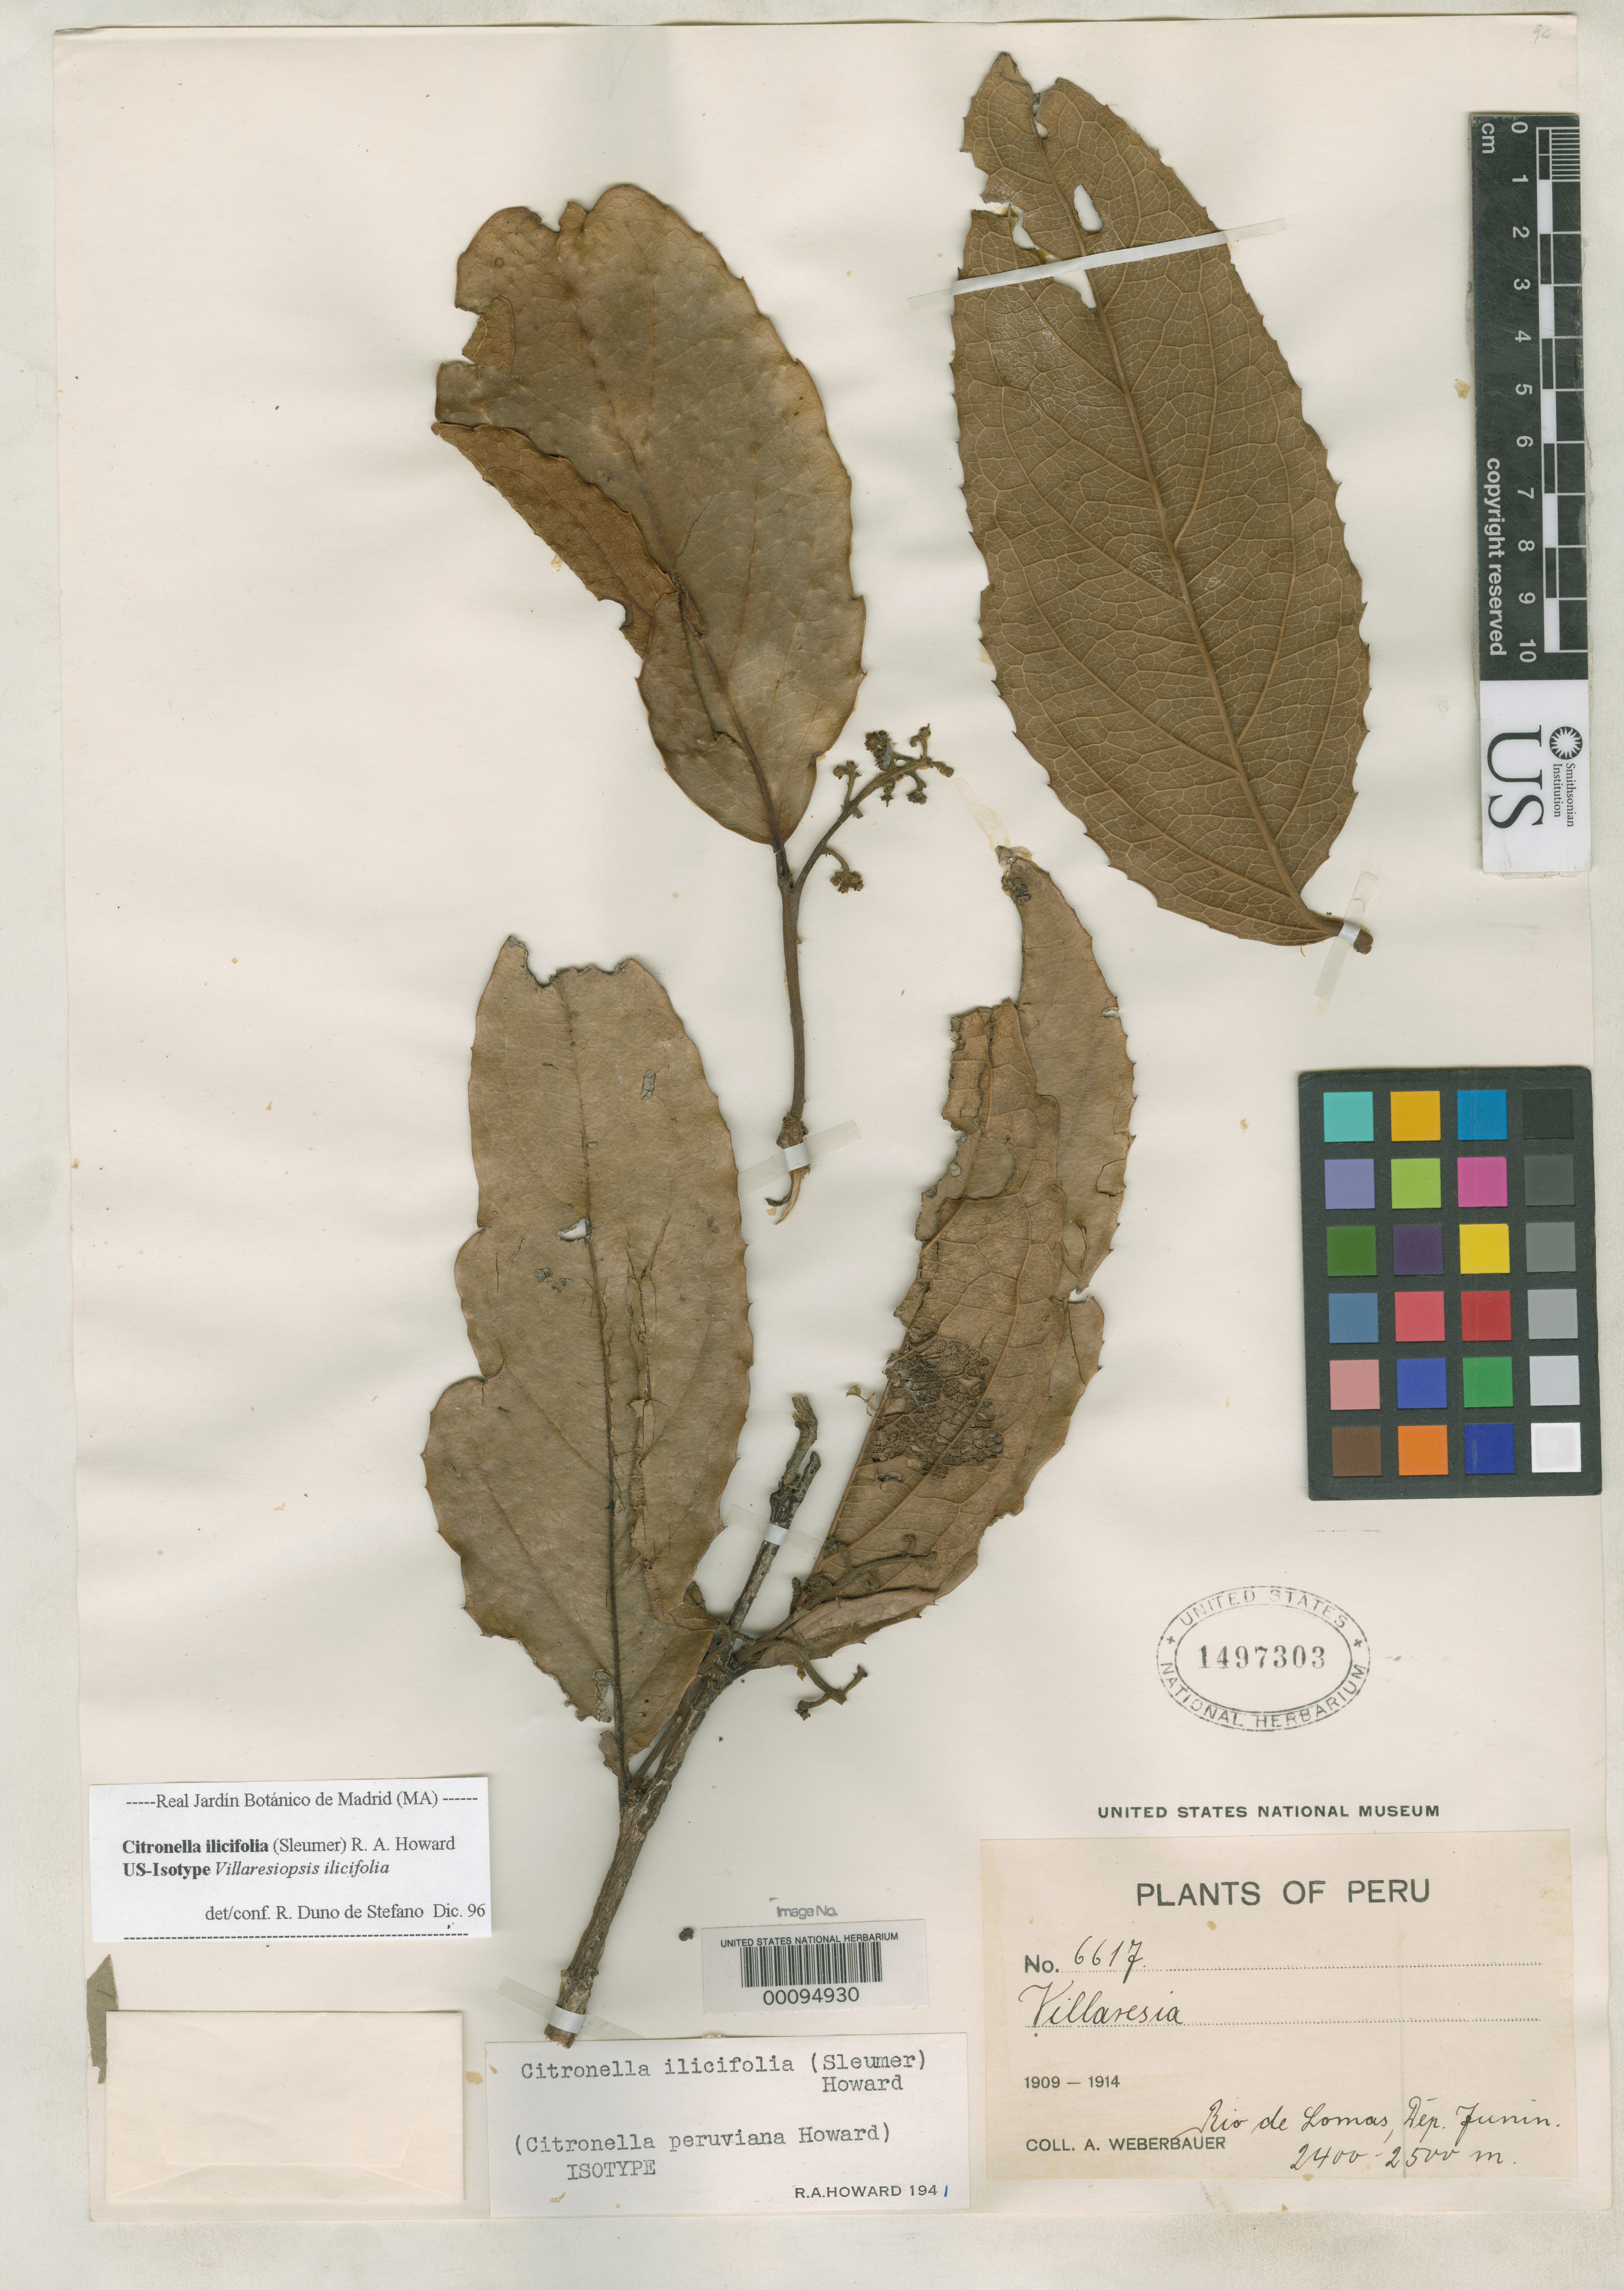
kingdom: Plantae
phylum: Tracheophyta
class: Magnoliopsida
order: Cardiopteridales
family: Cardiopteridaceae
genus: Villaresiopsis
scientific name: Villaresiopsis ilicifolia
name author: Sleumer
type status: Isotype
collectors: A. Weberbauer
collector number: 6617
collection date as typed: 1909 to -- --- 1914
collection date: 1909/1914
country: Peru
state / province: Junín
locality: Rio de Lomas.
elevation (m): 2400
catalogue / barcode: US 1497303